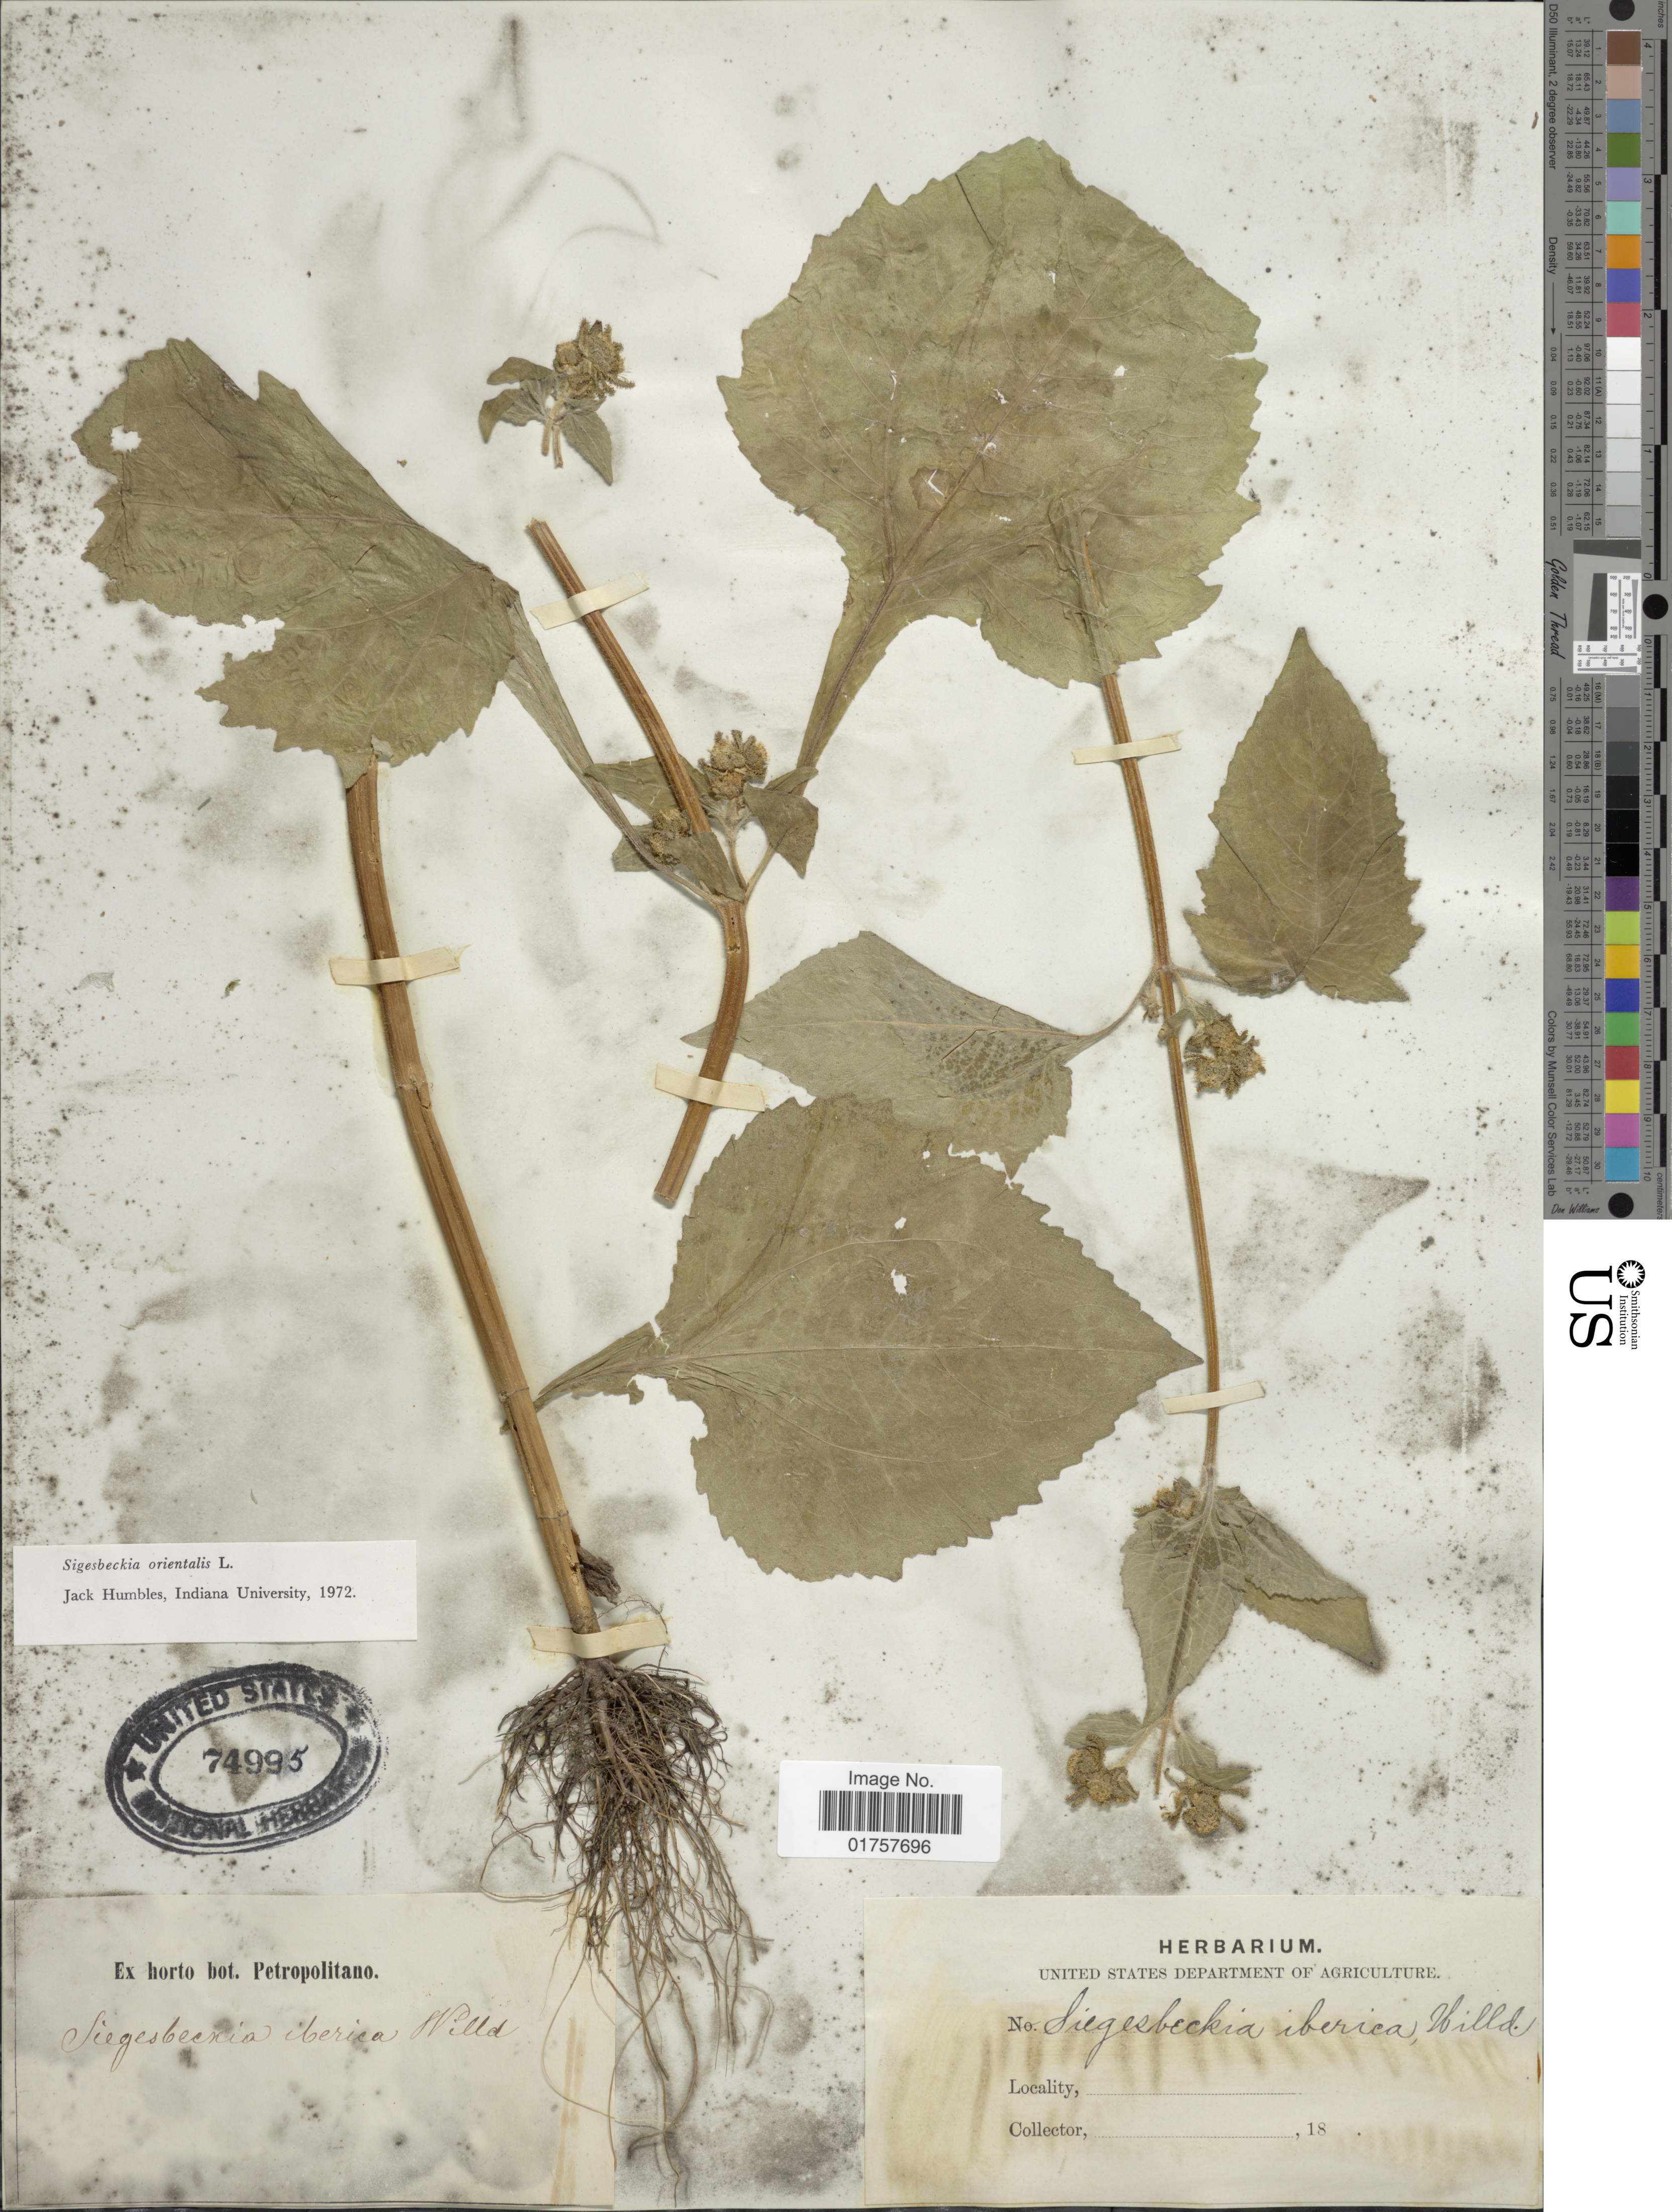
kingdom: Plantae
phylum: Tracheophyta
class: Magnoliopsida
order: Asterales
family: Asteraceae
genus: Sigesbeckia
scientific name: Sigesbeckia orientalis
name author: L.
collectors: ex Horto Bot. Petropolitano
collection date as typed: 18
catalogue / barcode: US 74995